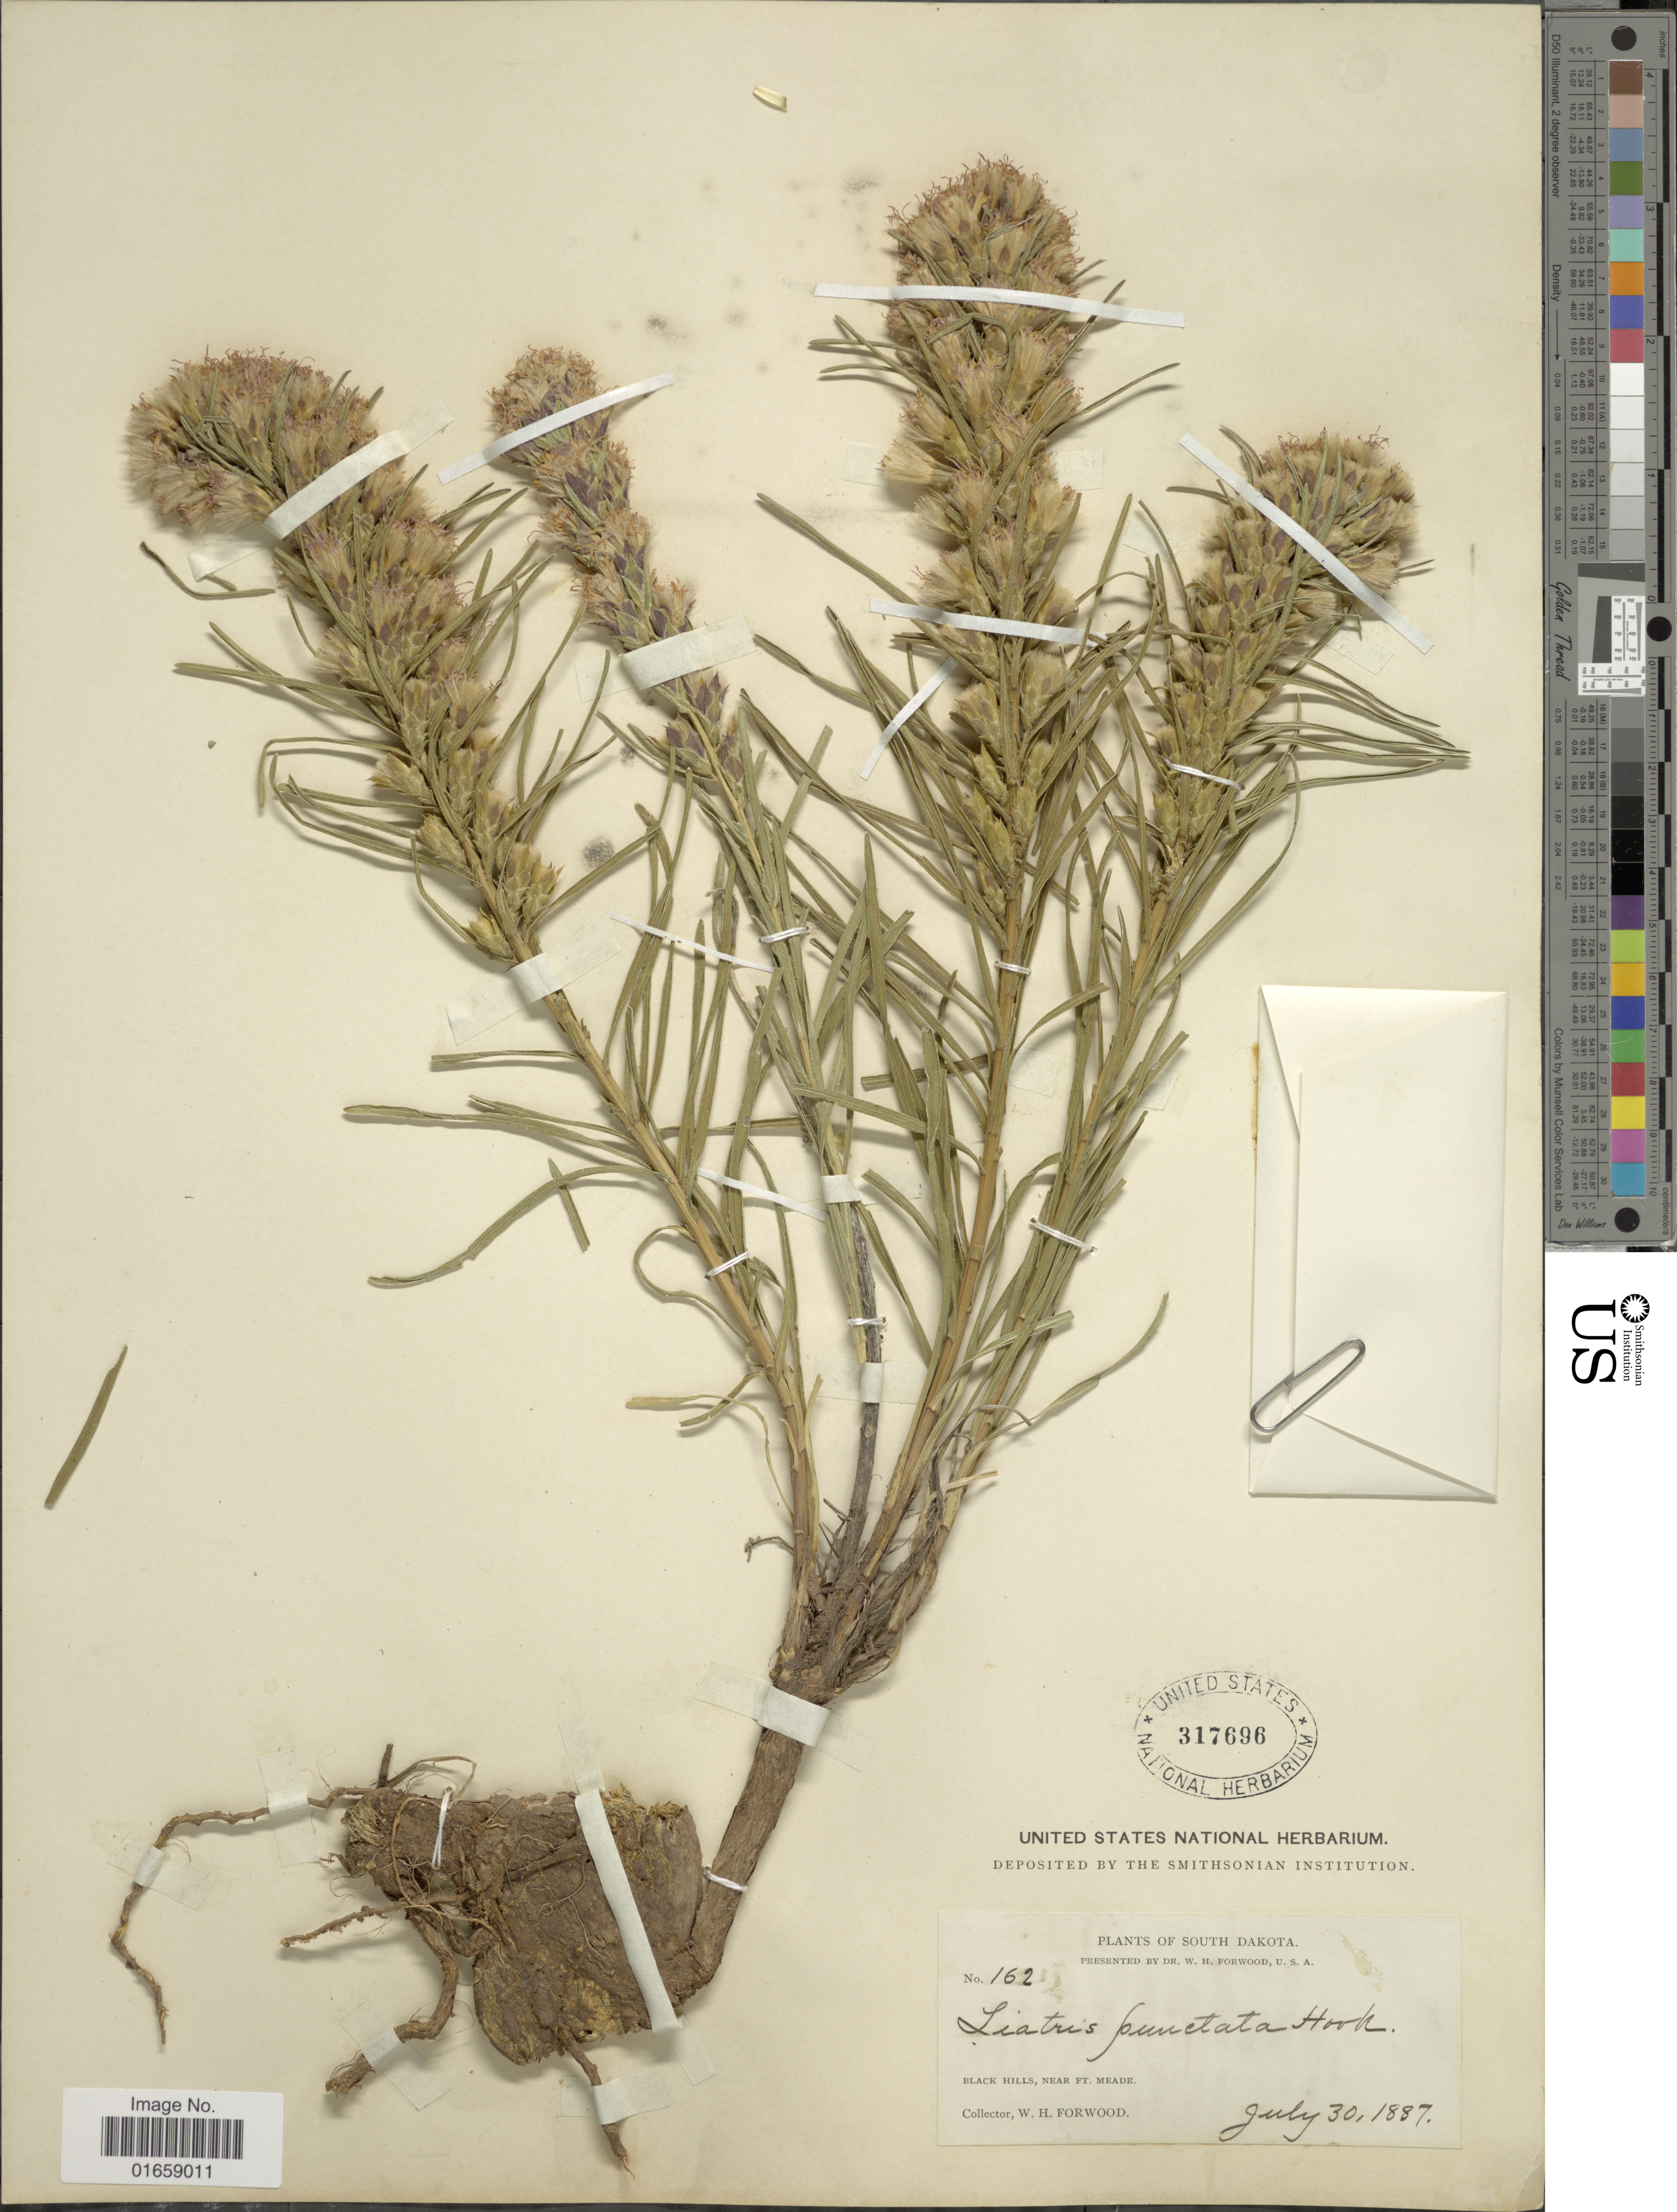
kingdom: Plantae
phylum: Tracheophyta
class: Magnoliopsida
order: Asterales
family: Asteraceae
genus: Liatris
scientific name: Liatris punctata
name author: Hook.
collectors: W. Forwood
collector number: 162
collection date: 1887-07-30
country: United States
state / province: South Dakota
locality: Black Hills, Near Ft. Meade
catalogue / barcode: US 317696